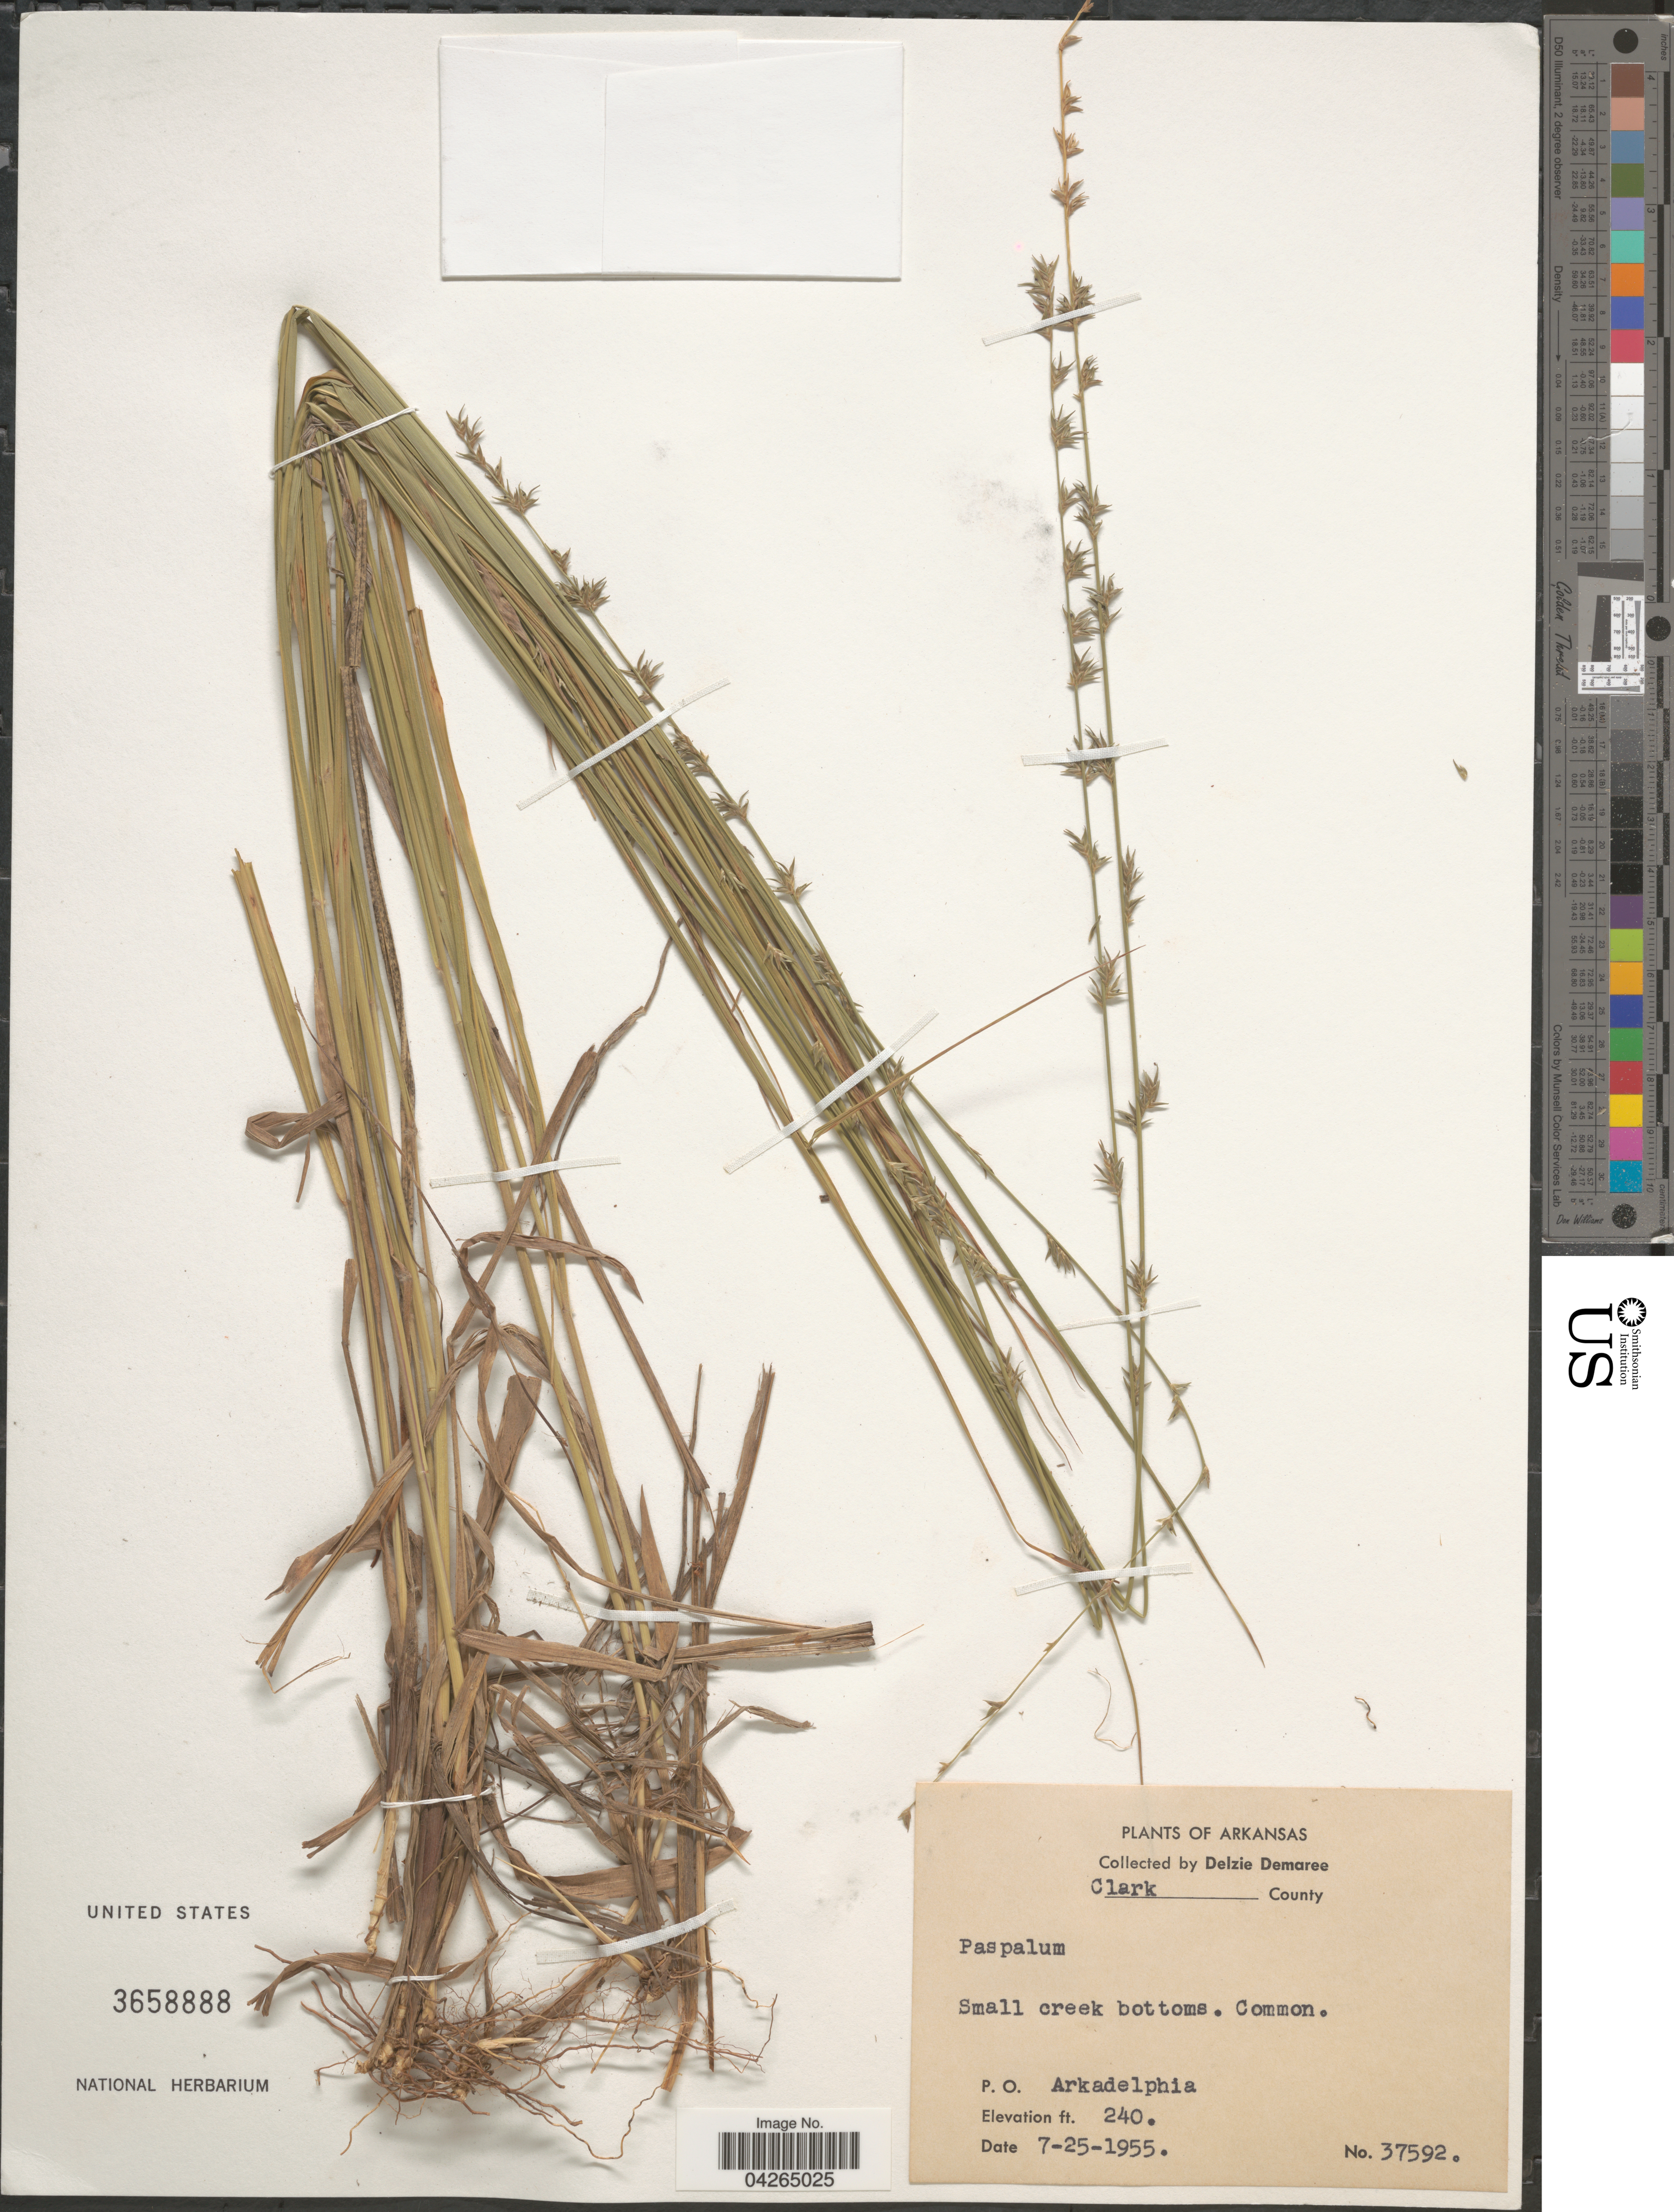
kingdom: Plantae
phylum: Tracheophyta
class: Liliopsida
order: Poales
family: Poaceae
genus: Chasmanthium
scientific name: Chasmanthium sessiliflorum var. sessiliflorum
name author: (Poir.) H.O. Yates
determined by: Butter, Patricia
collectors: D. Demaree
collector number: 37592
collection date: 1955-07-25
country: United States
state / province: Arkansas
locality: Clark County. P. O. Arkadelphia.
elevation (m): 73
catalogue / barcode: US 3658888